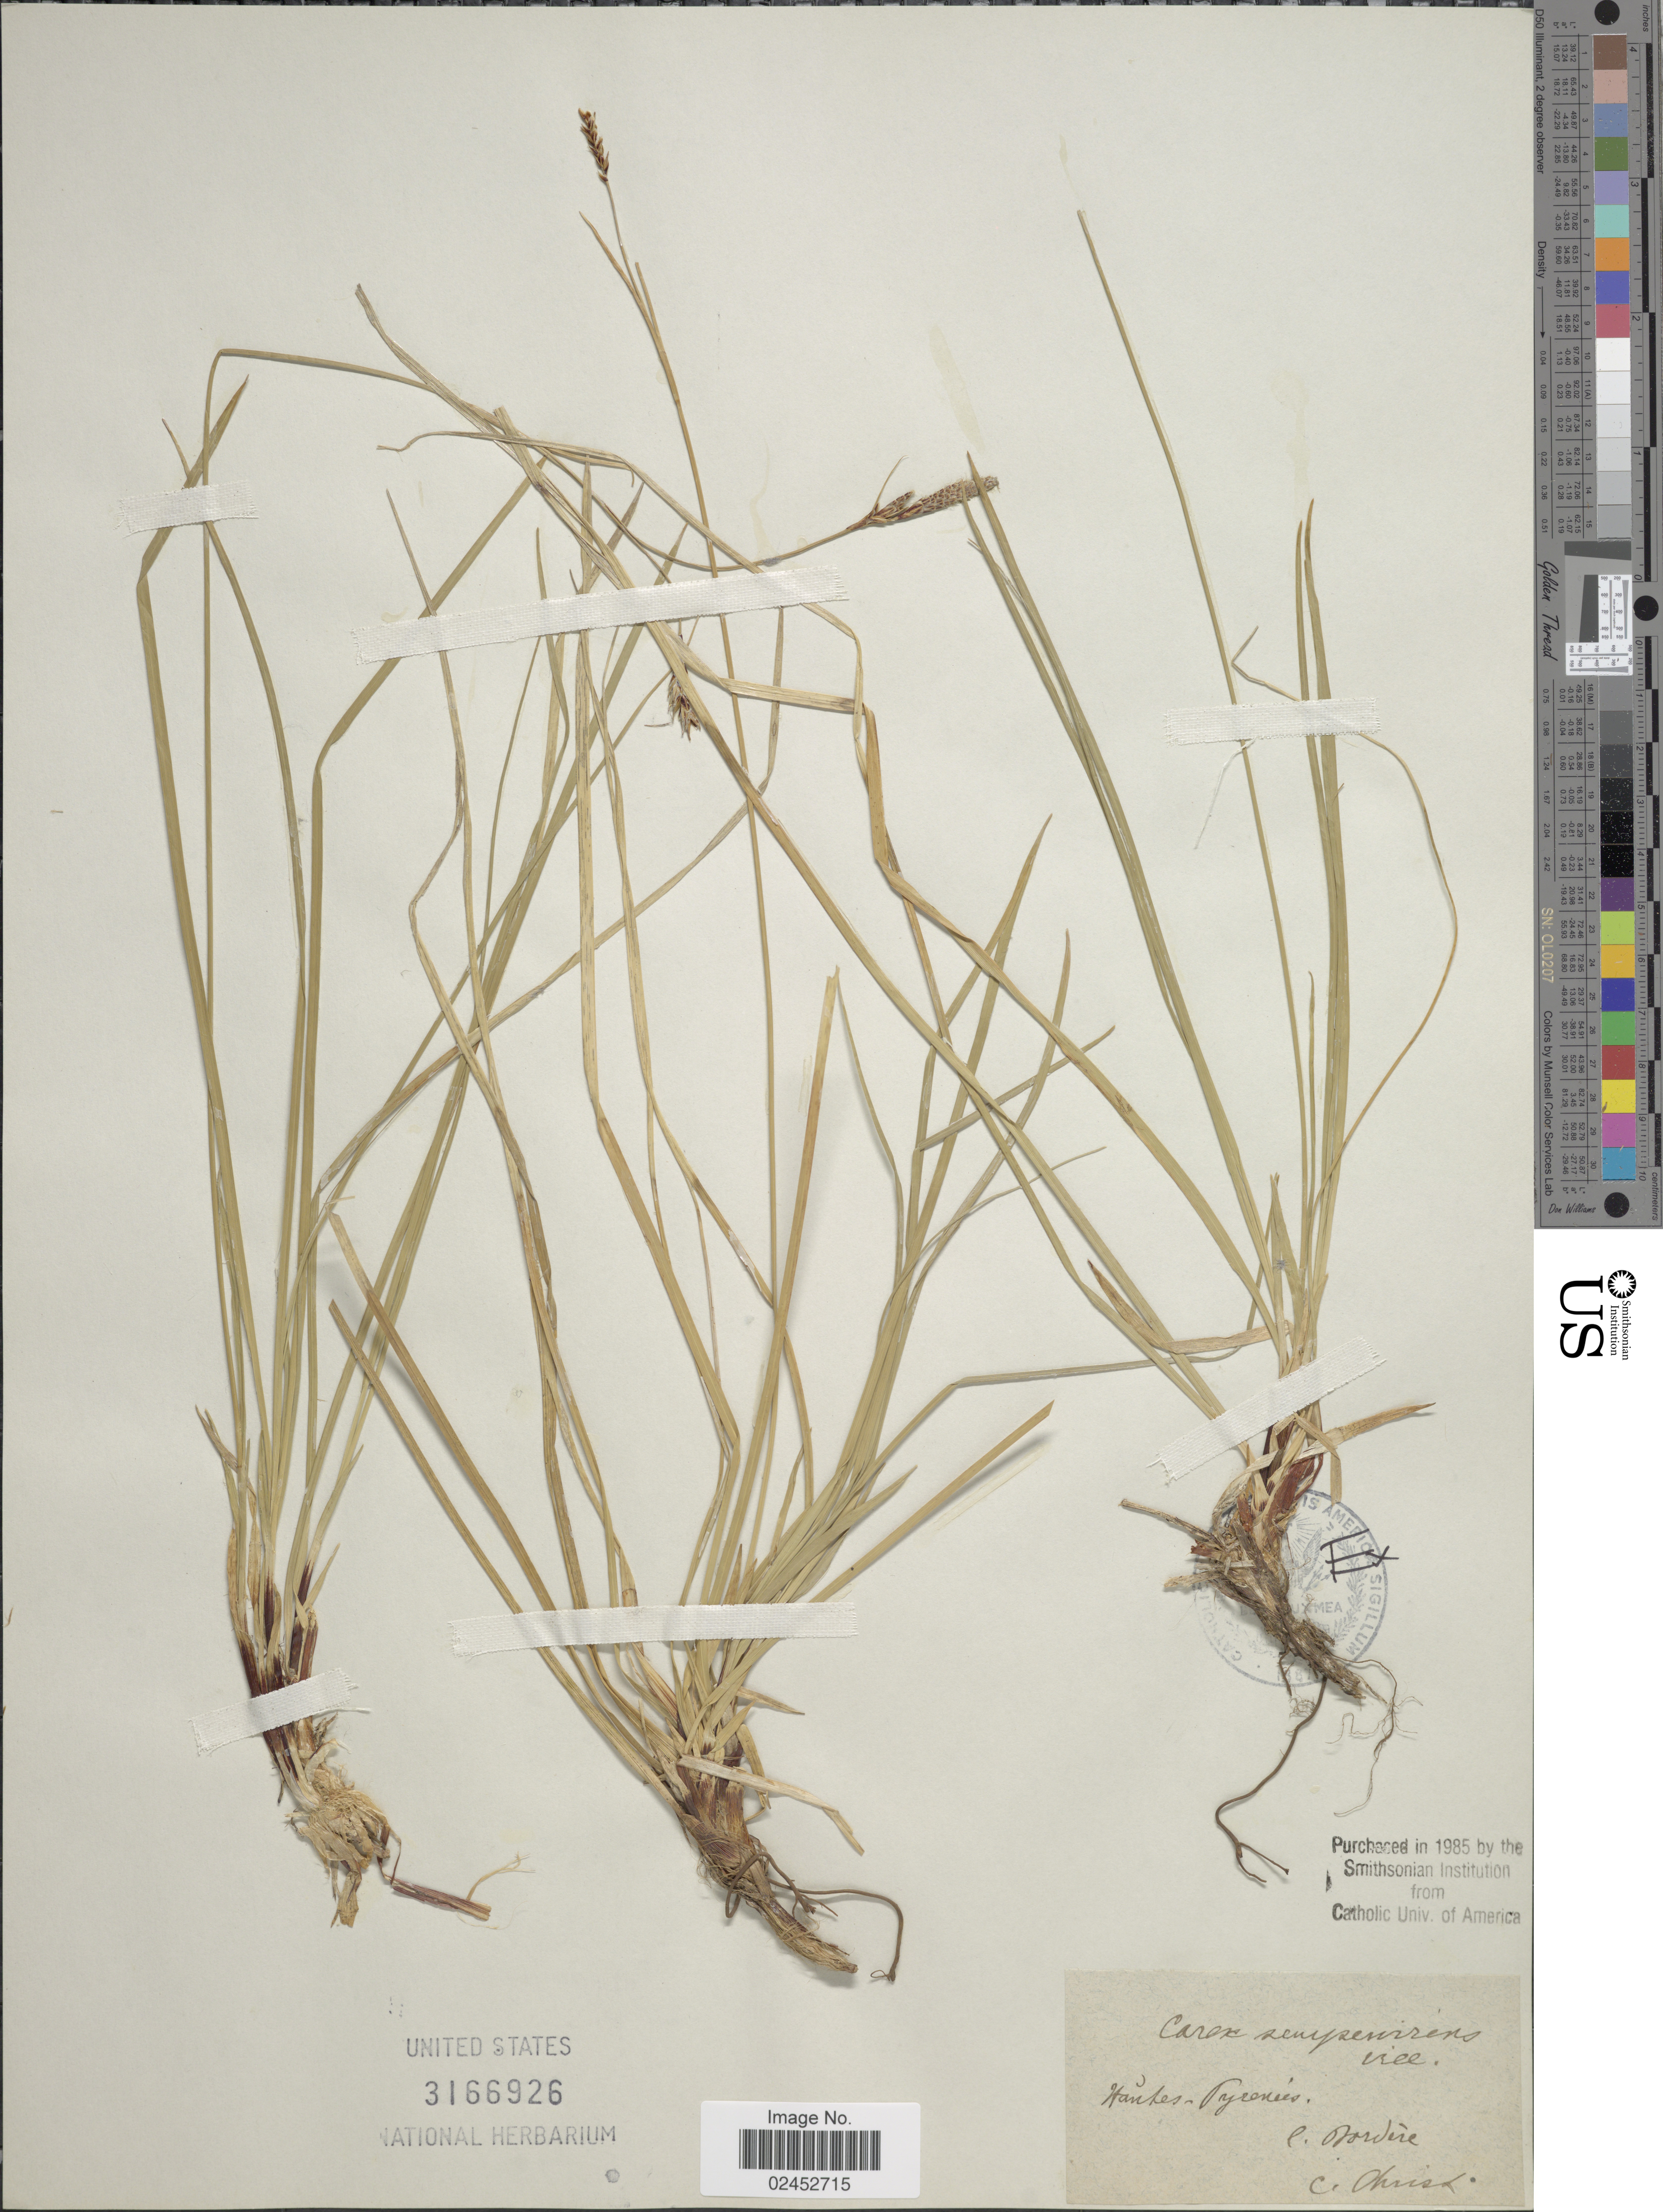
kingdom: Plantae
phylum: Tracheophyta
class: Liliopsida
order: Poales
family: Cyperaceae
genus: Carex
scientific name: Carex sempervirens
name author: Vill.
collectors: -. Bordere & C. Christ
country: France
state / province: Occitanie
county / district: Hautes-Pyrénées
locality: Hautes-Pyrenees.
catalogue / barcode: US 3166926